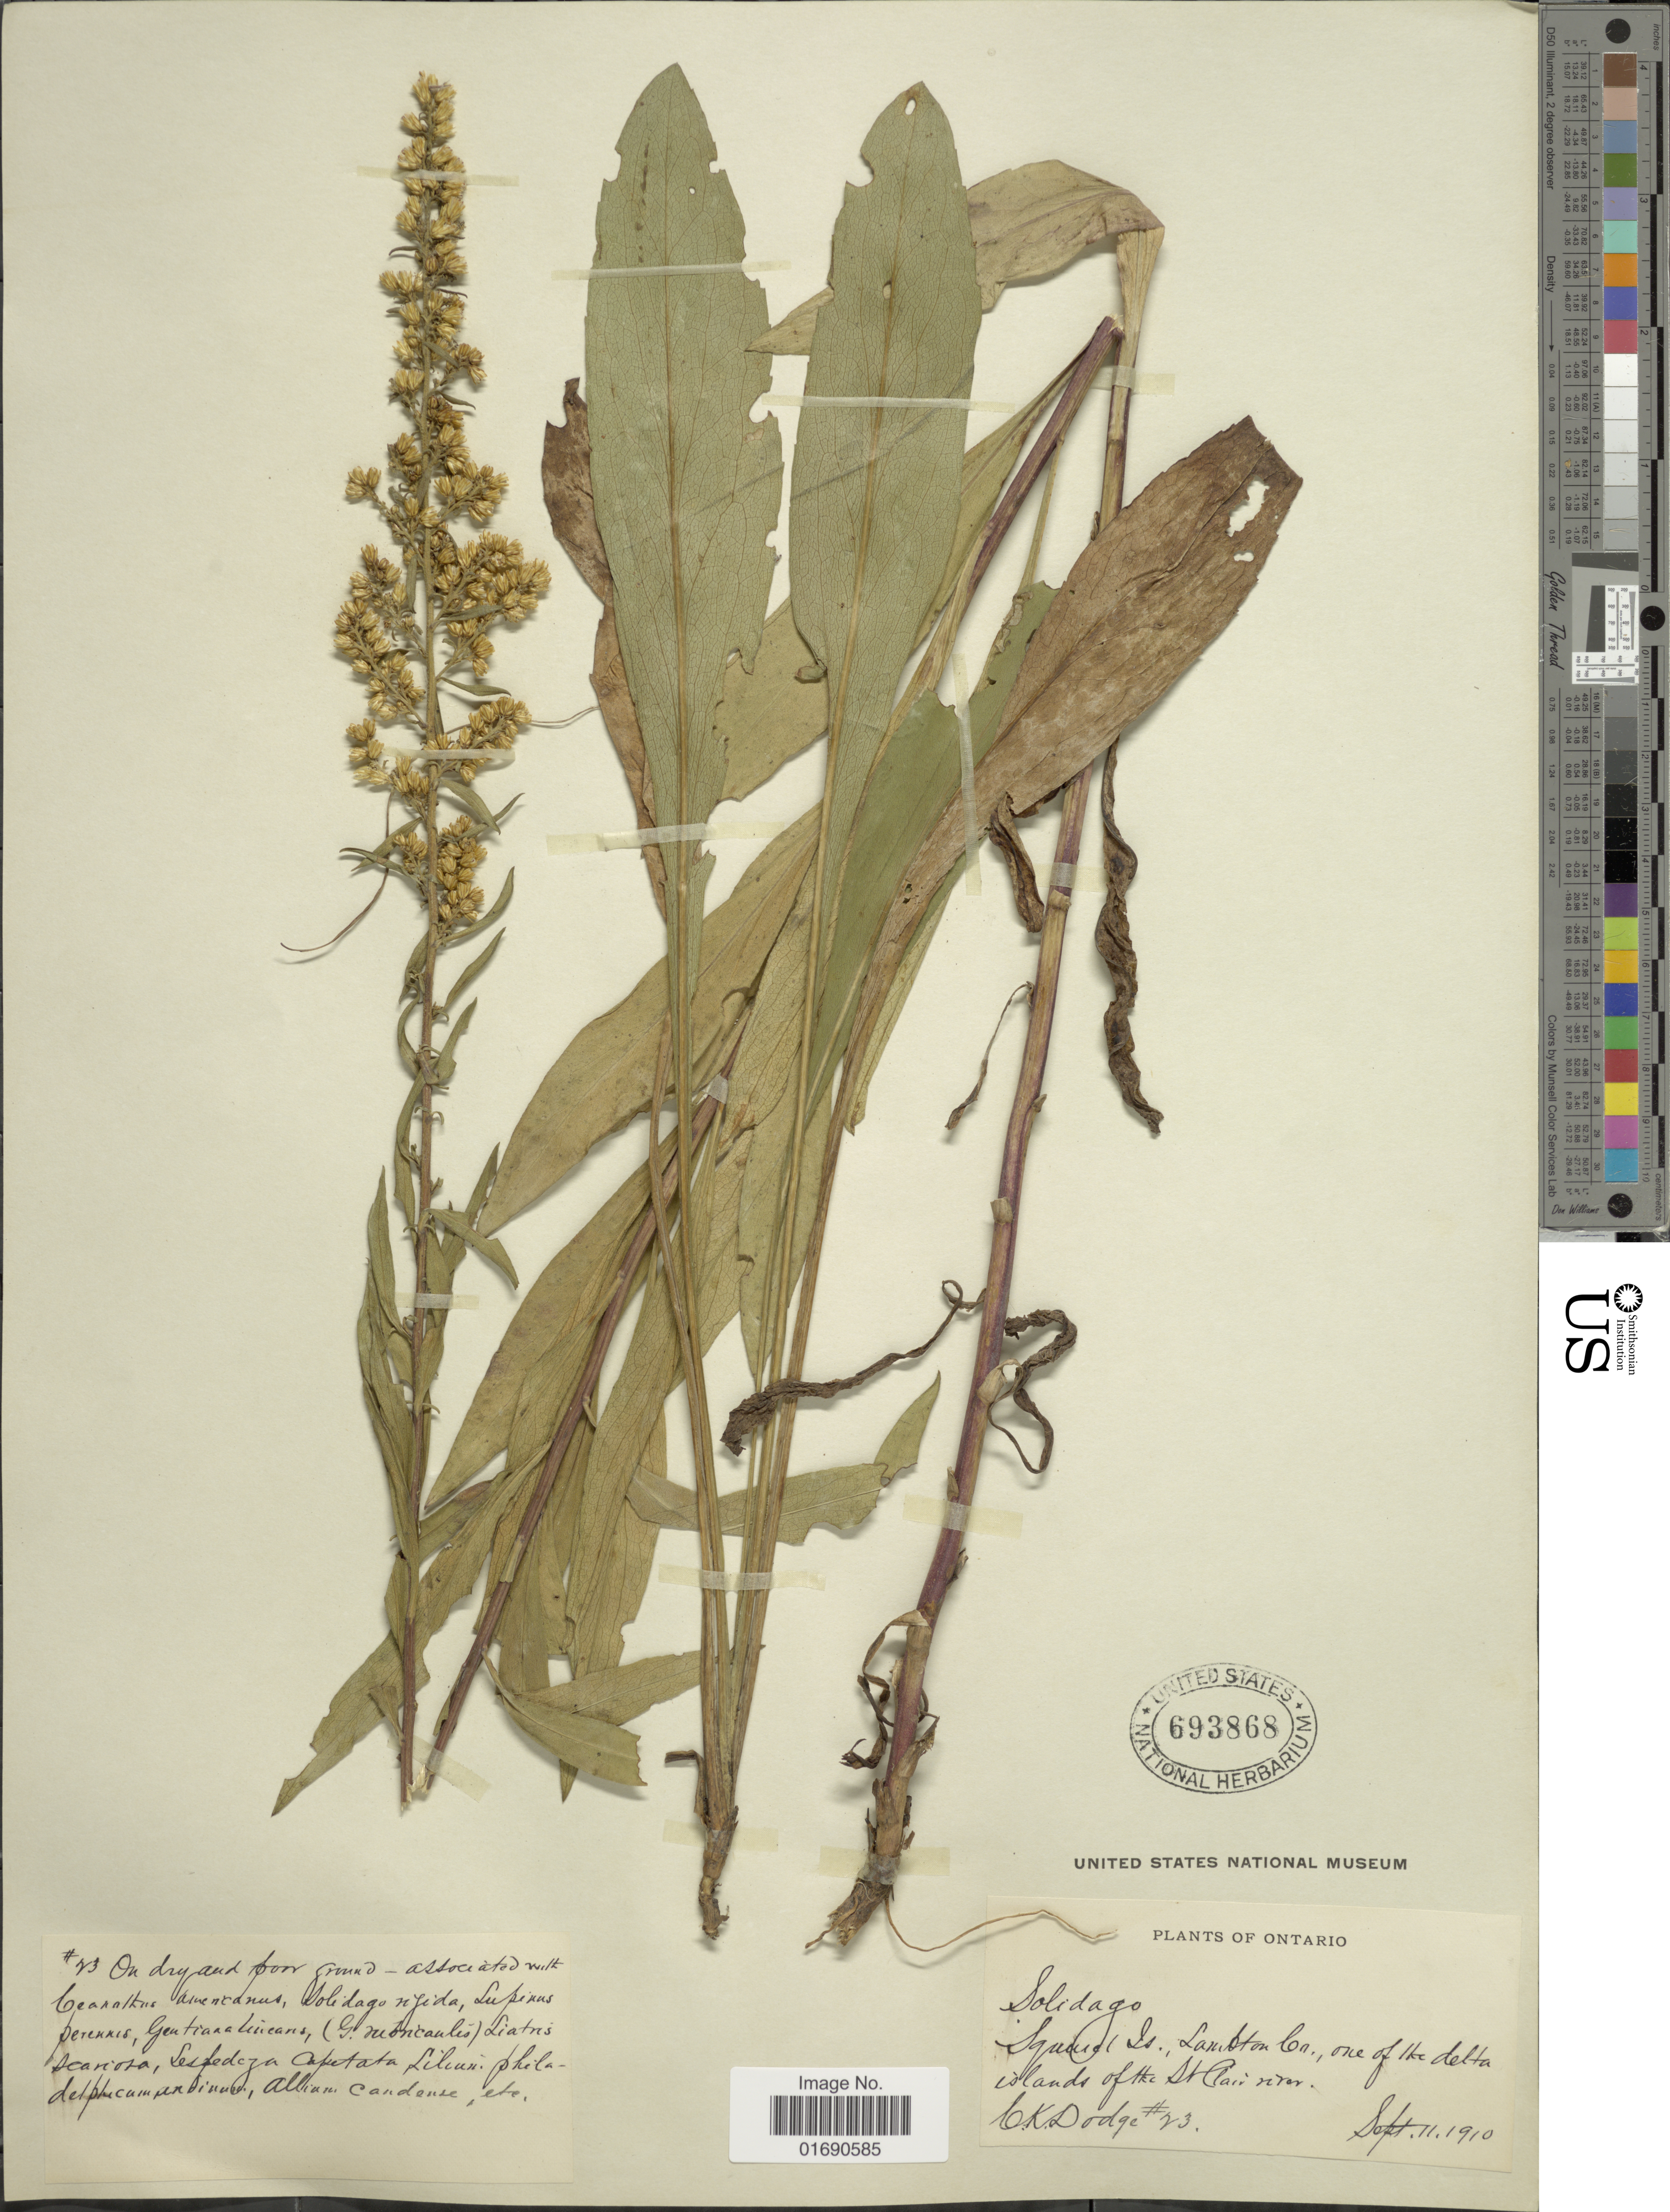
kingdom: Plantae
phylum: Tracheophyta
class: Magnoliopsida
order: Asterales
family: Asteraceae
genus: Solidago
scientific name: Solidago speciosa var. angustata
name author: Torr. & A. Gray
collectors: C. Dodge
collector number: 23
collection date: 1910-09-11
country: Canada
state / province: Ontario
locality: Squirrel Is, Lambton Co., one of the delta islands of the St Clair river.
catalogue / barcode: US 693868